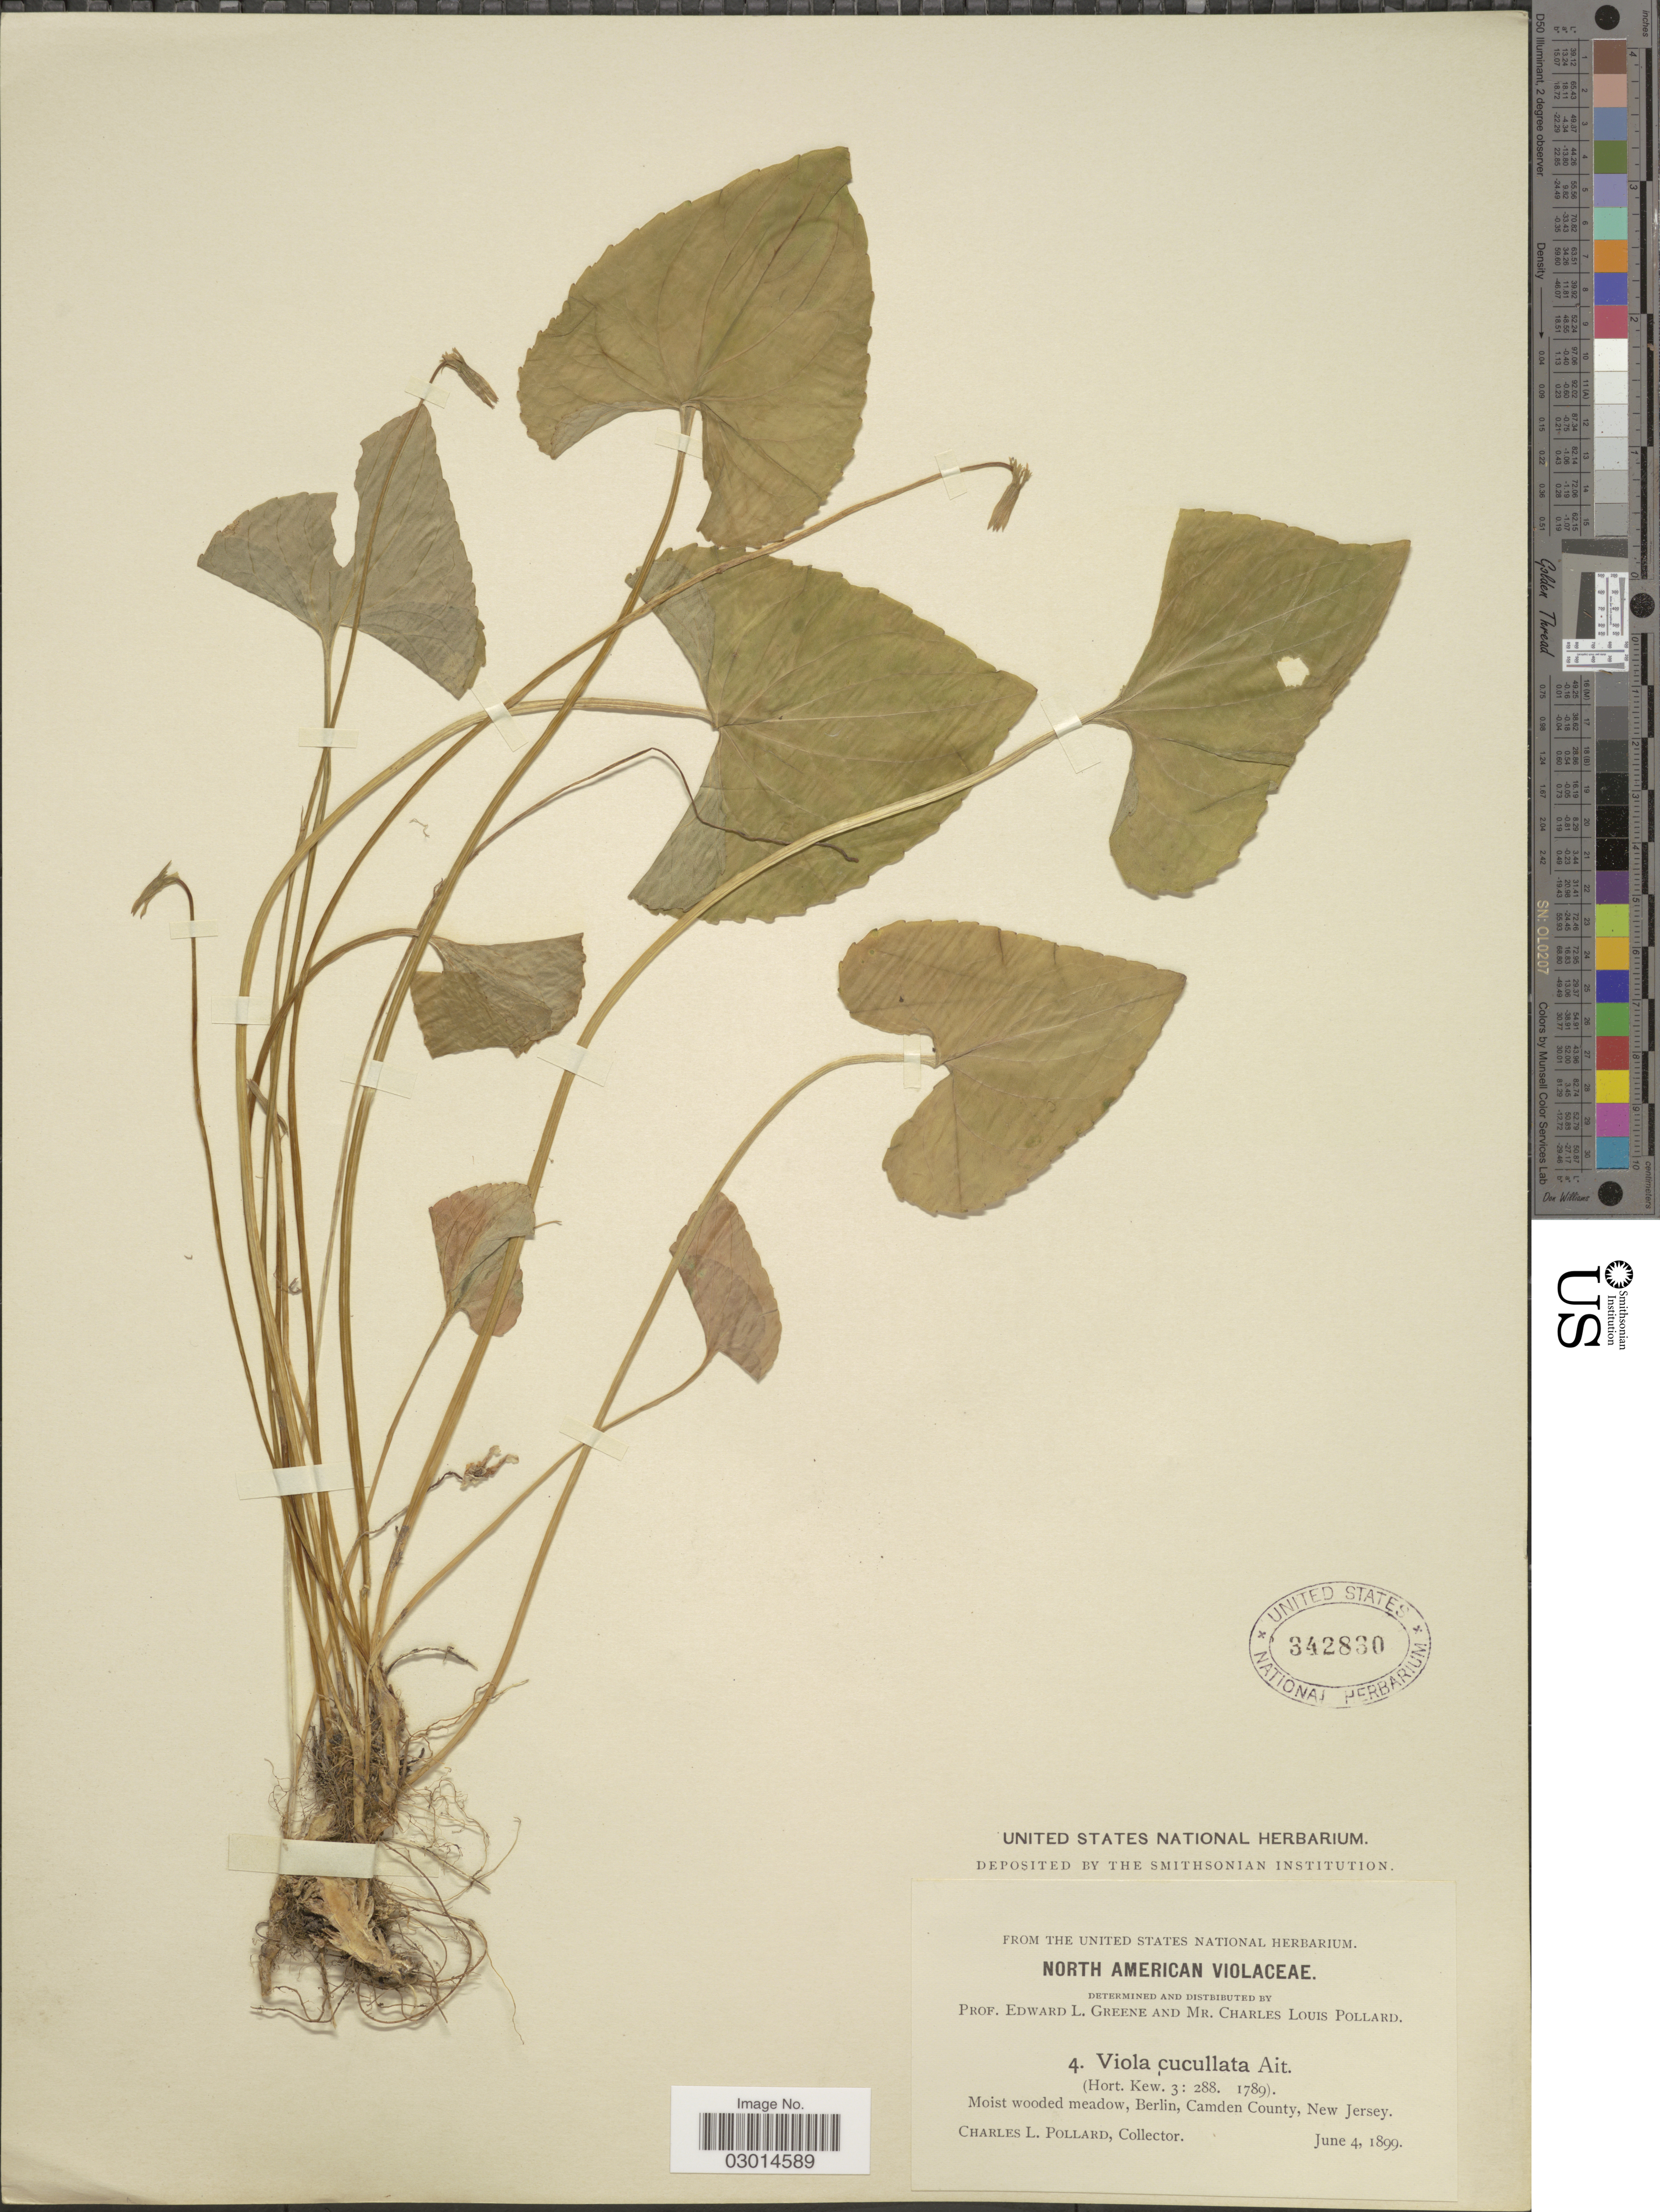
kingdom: Plantae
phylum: Tracheophyta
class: Magnoliopsida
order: Malpighiales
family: Violaceae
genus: Viola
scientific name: Viola cucullata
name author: Aiton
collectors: C. L. Pollard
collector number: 4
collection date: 1899-06-04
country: United States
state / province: New Jersey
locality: Berlin, Camden County.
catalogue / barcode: US 342830